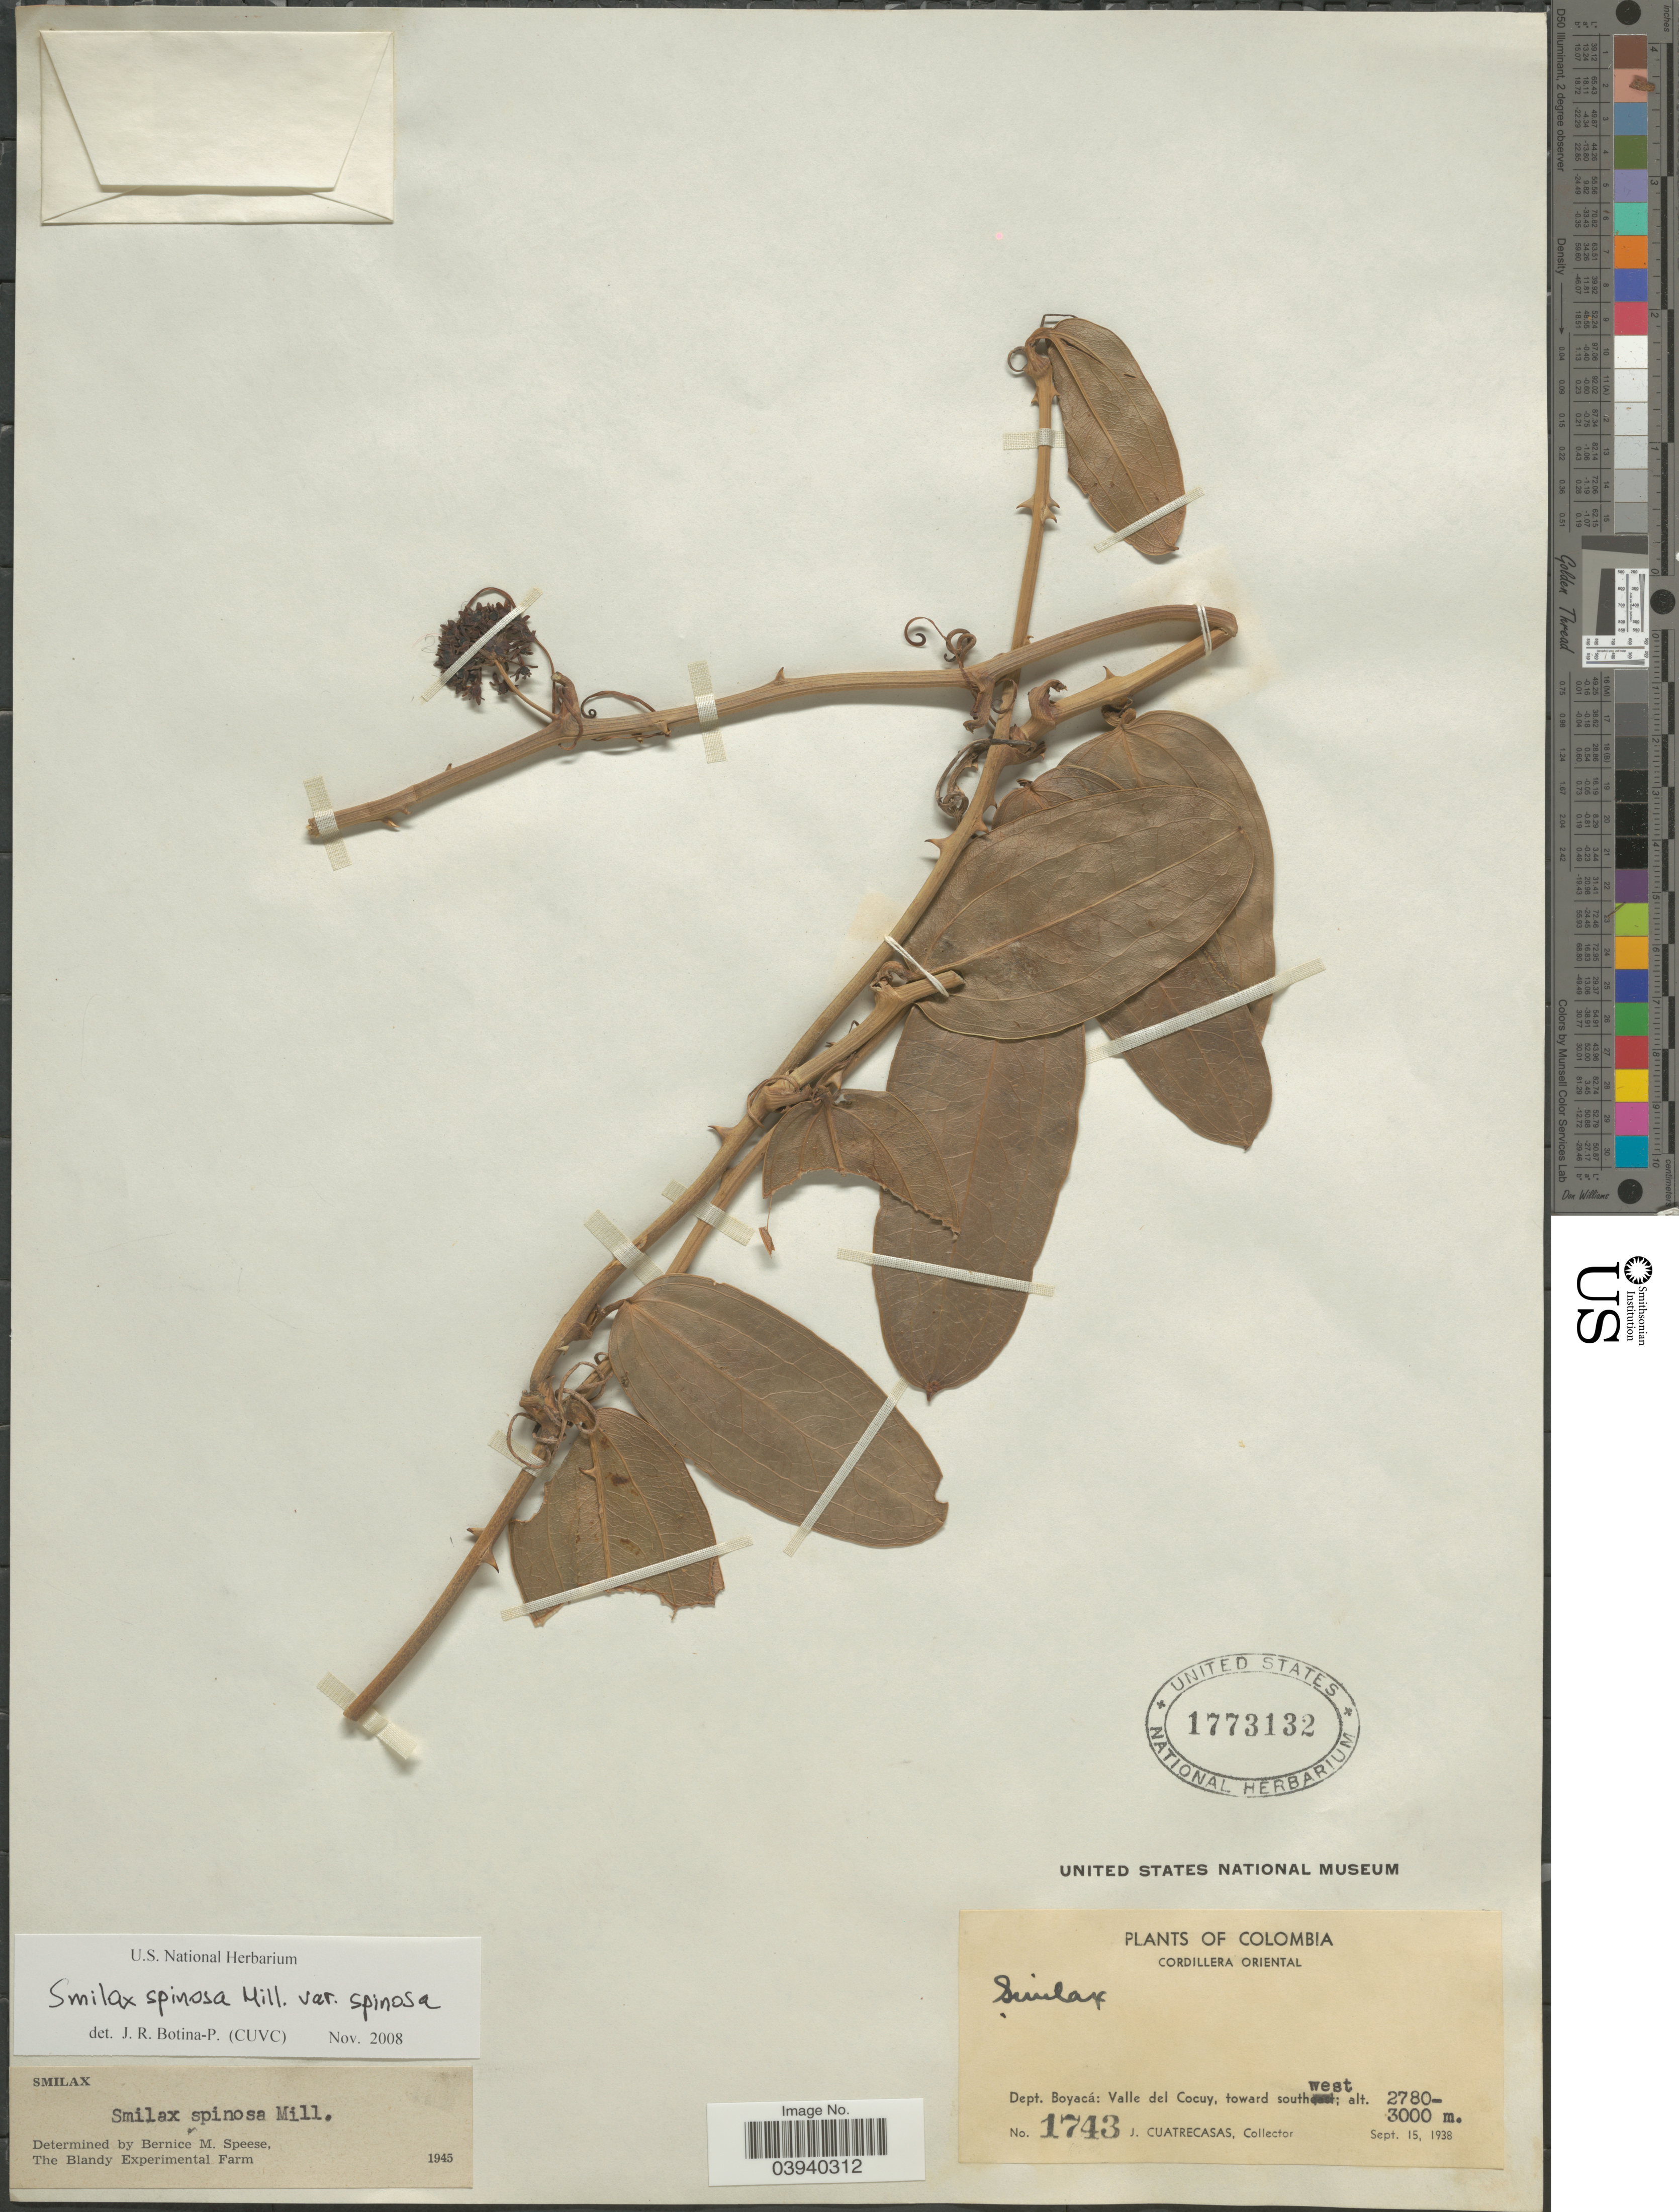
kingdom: Plantae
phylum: Tracheophyta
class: Liliopsida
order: Liliales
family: Smilacaceae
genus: Smilax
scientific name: Smilax spinosa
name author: Mill.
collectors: J. Cuatrecasas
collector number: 1743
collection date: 1938-09-15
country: Colombia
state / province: Boyacá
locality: Cordillera Oriental. Dept. Boyacá: Valle del Cocuy, toward southwest.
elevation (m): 2780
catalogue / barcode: US 1773132